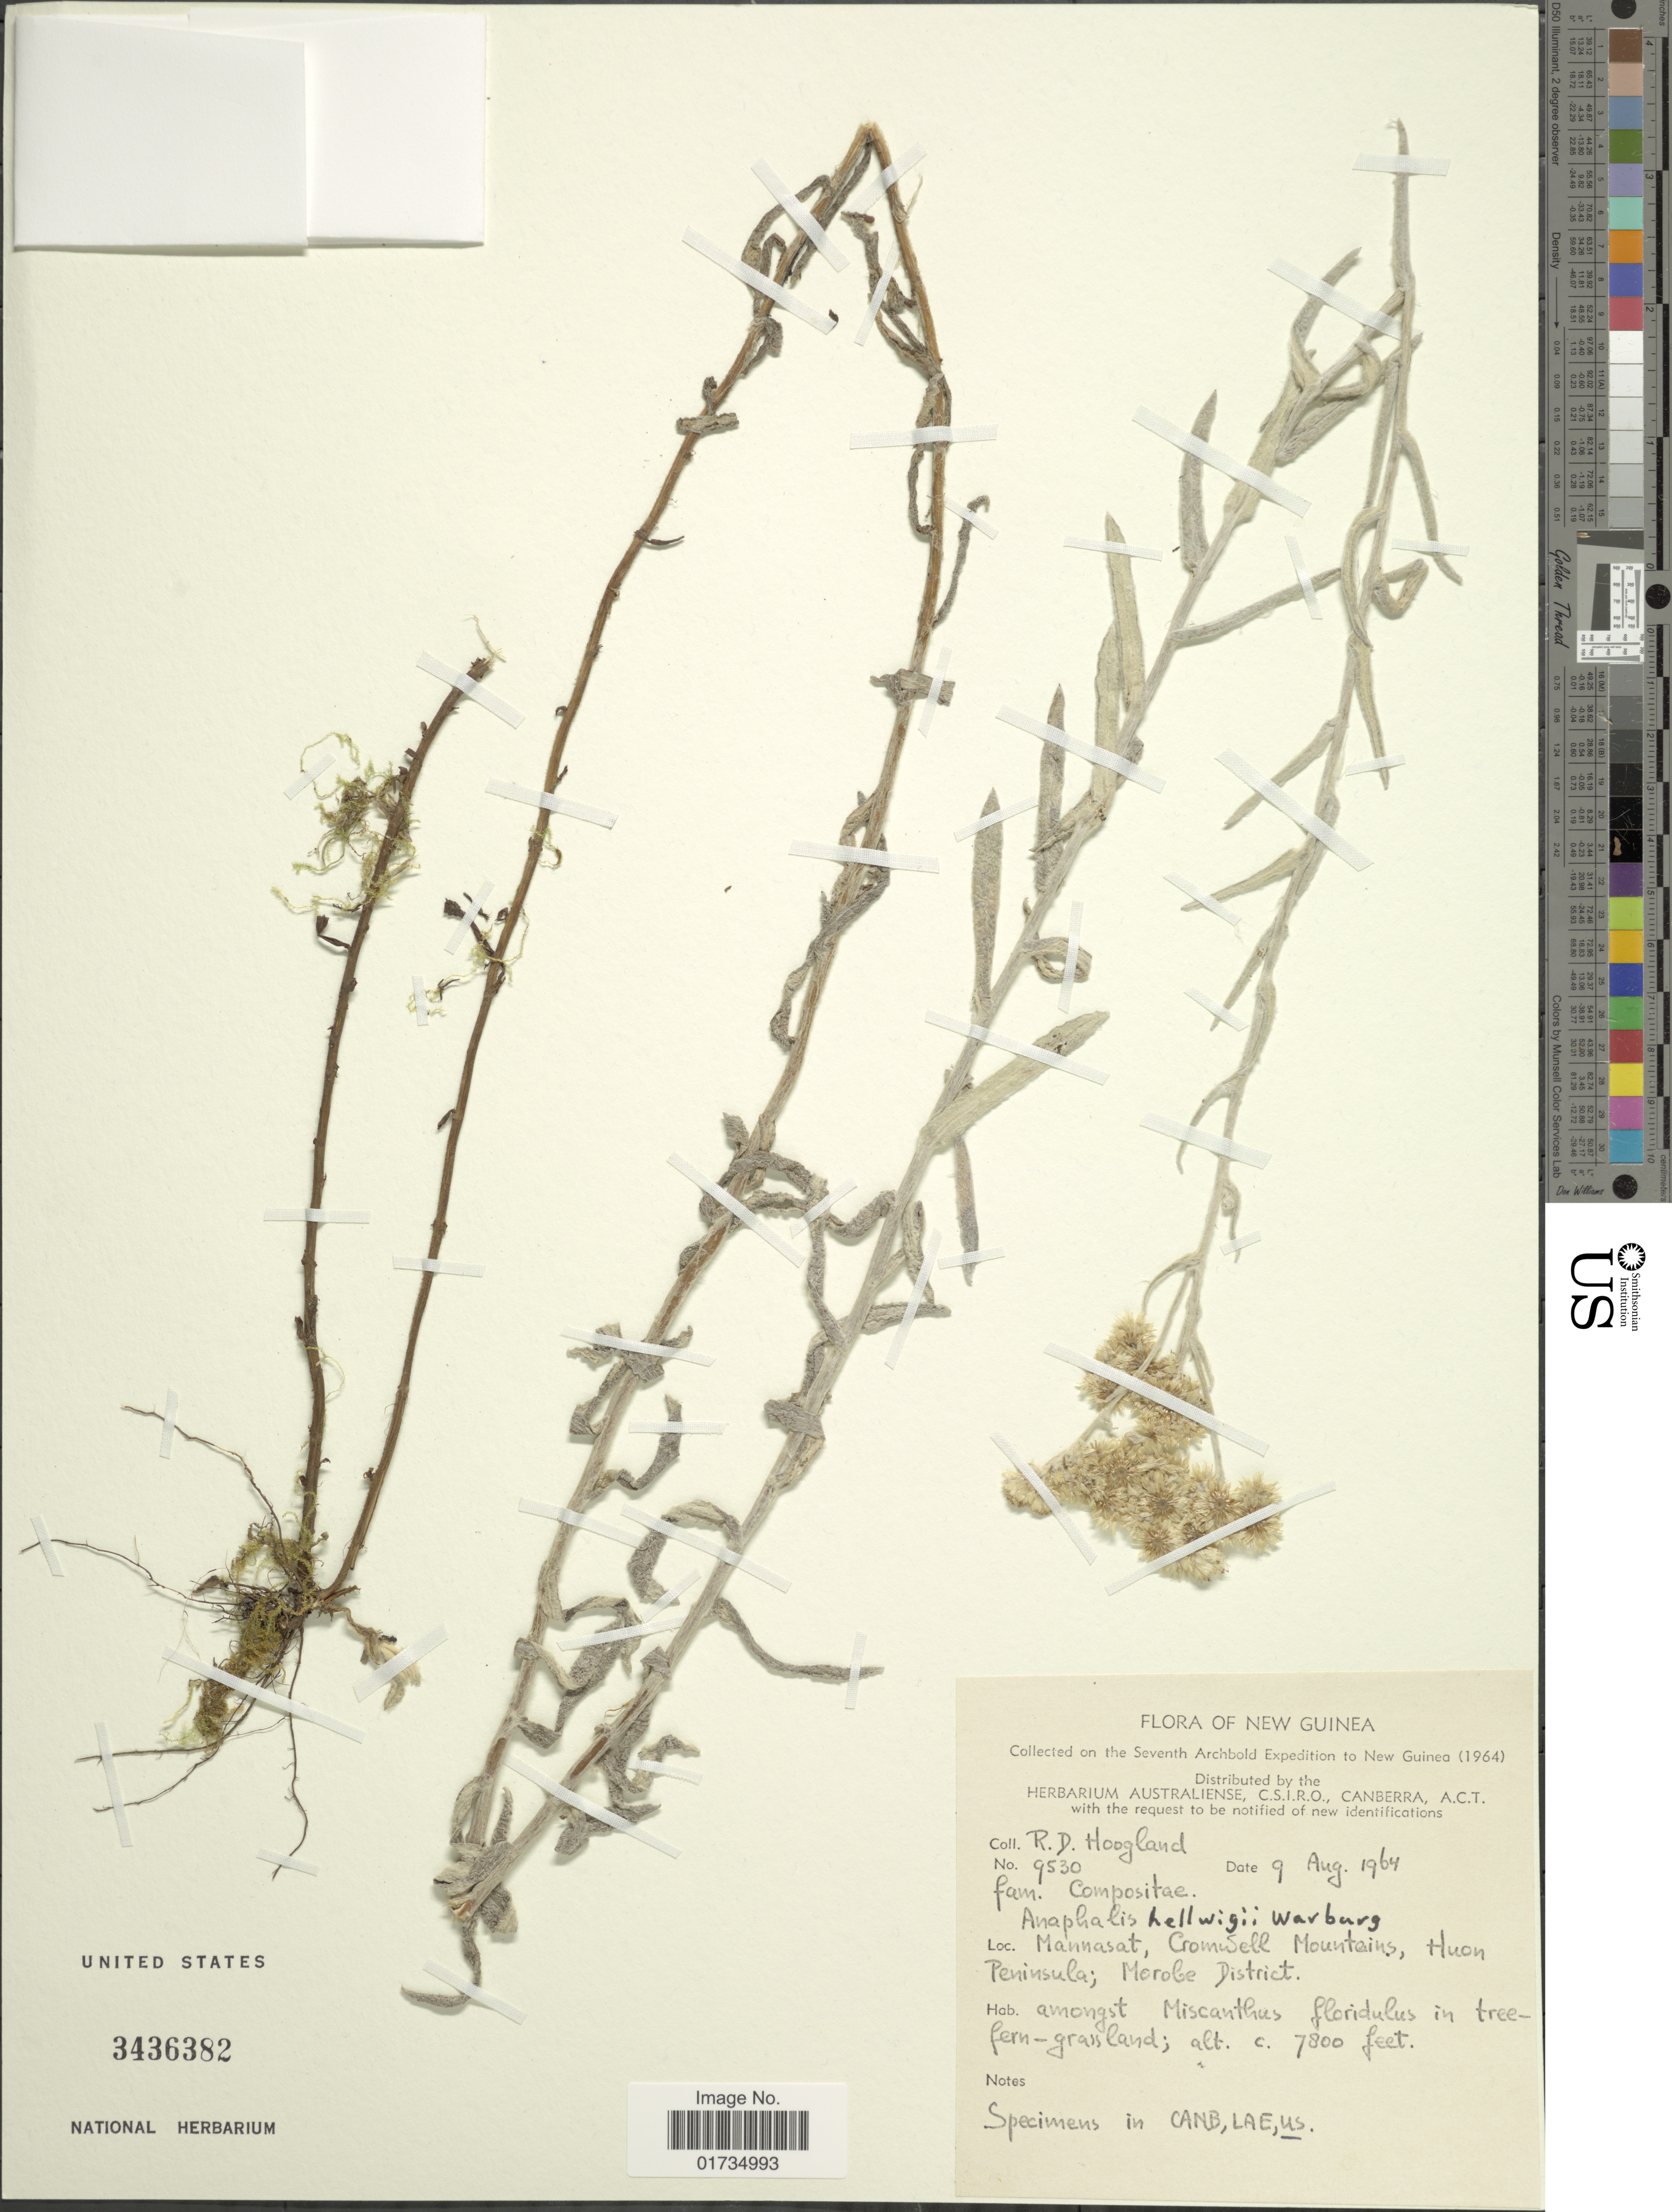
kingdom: Plantae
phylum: Tracheophyta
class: Magnoliopsida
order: Asterales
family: Asteraceae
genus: Anaphalis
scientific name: Anaphalis lorentzii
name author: Lauterb.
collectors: R. D. Hoogland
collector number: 9530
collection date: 1964-08-09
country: Papua New Guinea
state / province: Morobe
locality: New Guinea. Mannasat, Cromwell Mountains, Huon Peninsula; Morobe District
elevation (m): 2377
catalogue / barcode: US 3436382